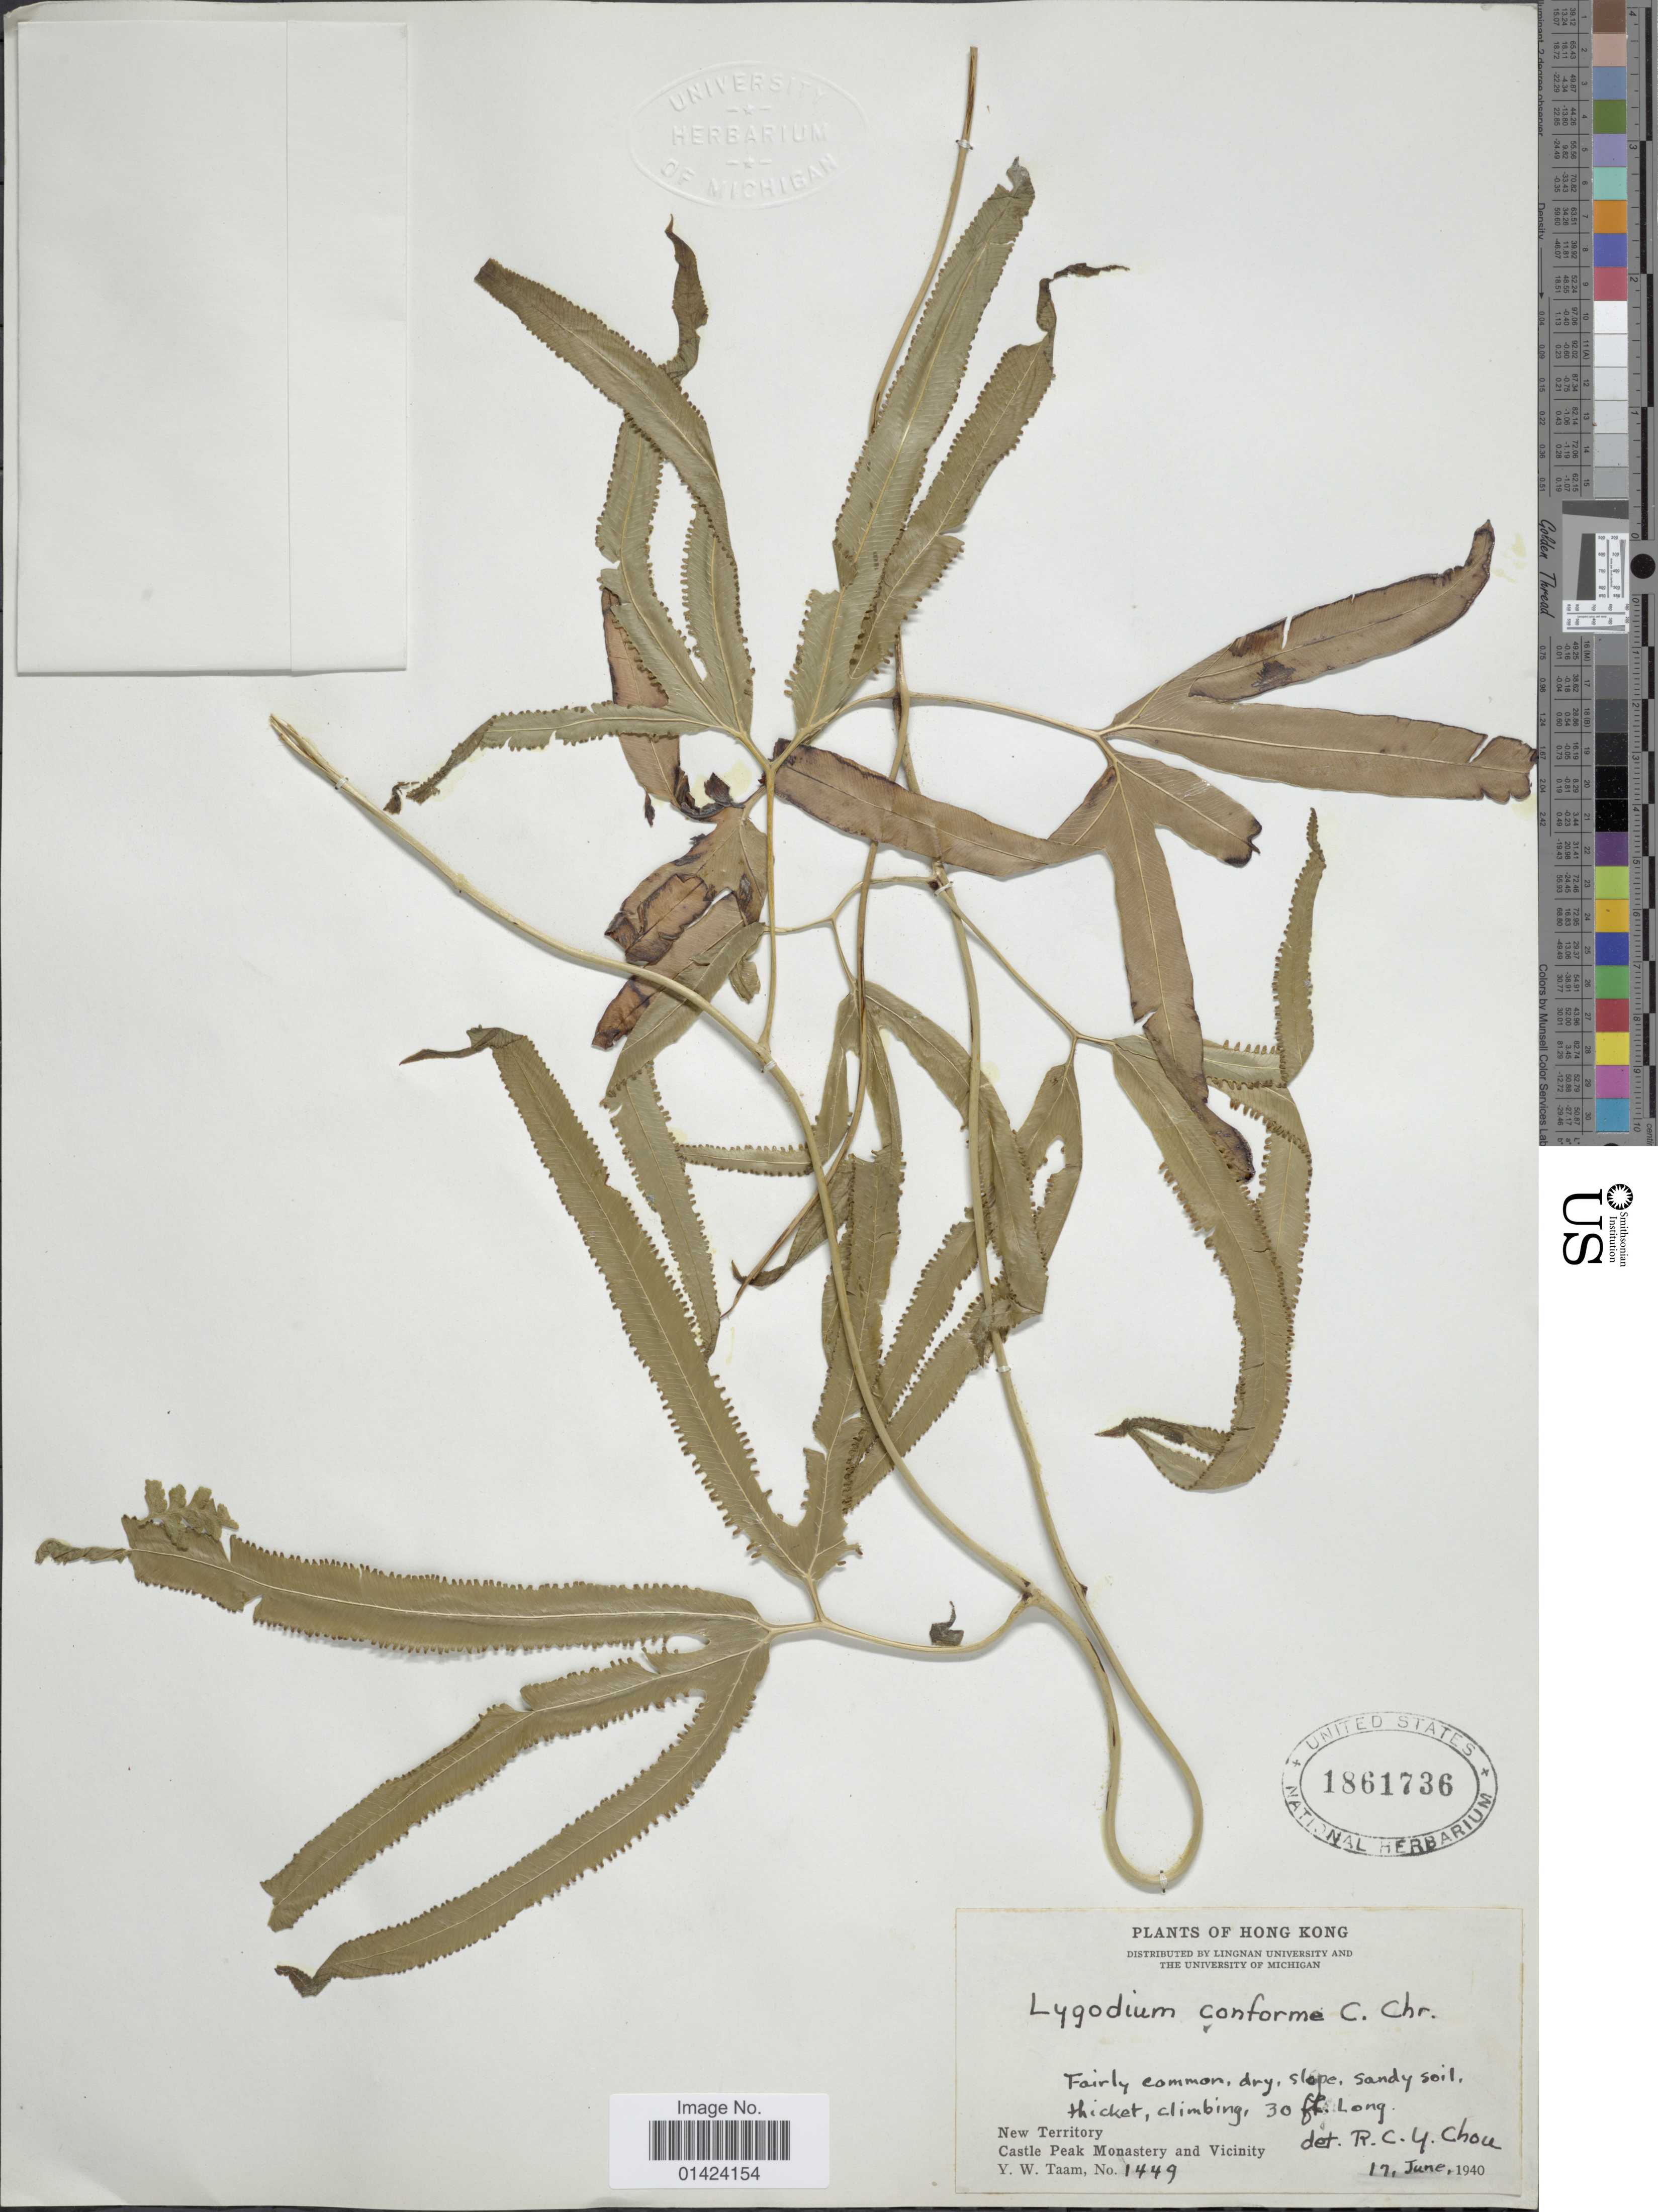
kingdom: Plantae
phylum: Tracheophyta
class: Polypodiopsida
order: Schizaeales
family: Lygodiaceae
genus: Lygodium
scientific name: Lygodium circinnatum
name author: (Burm. f.) Sw.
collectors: Y. W. Taam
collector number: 1449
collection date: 1940-06-17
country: China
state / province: Hong Kong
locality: New Territory, Castle Peak Monastery and Vicinity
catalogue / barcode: US 1861736